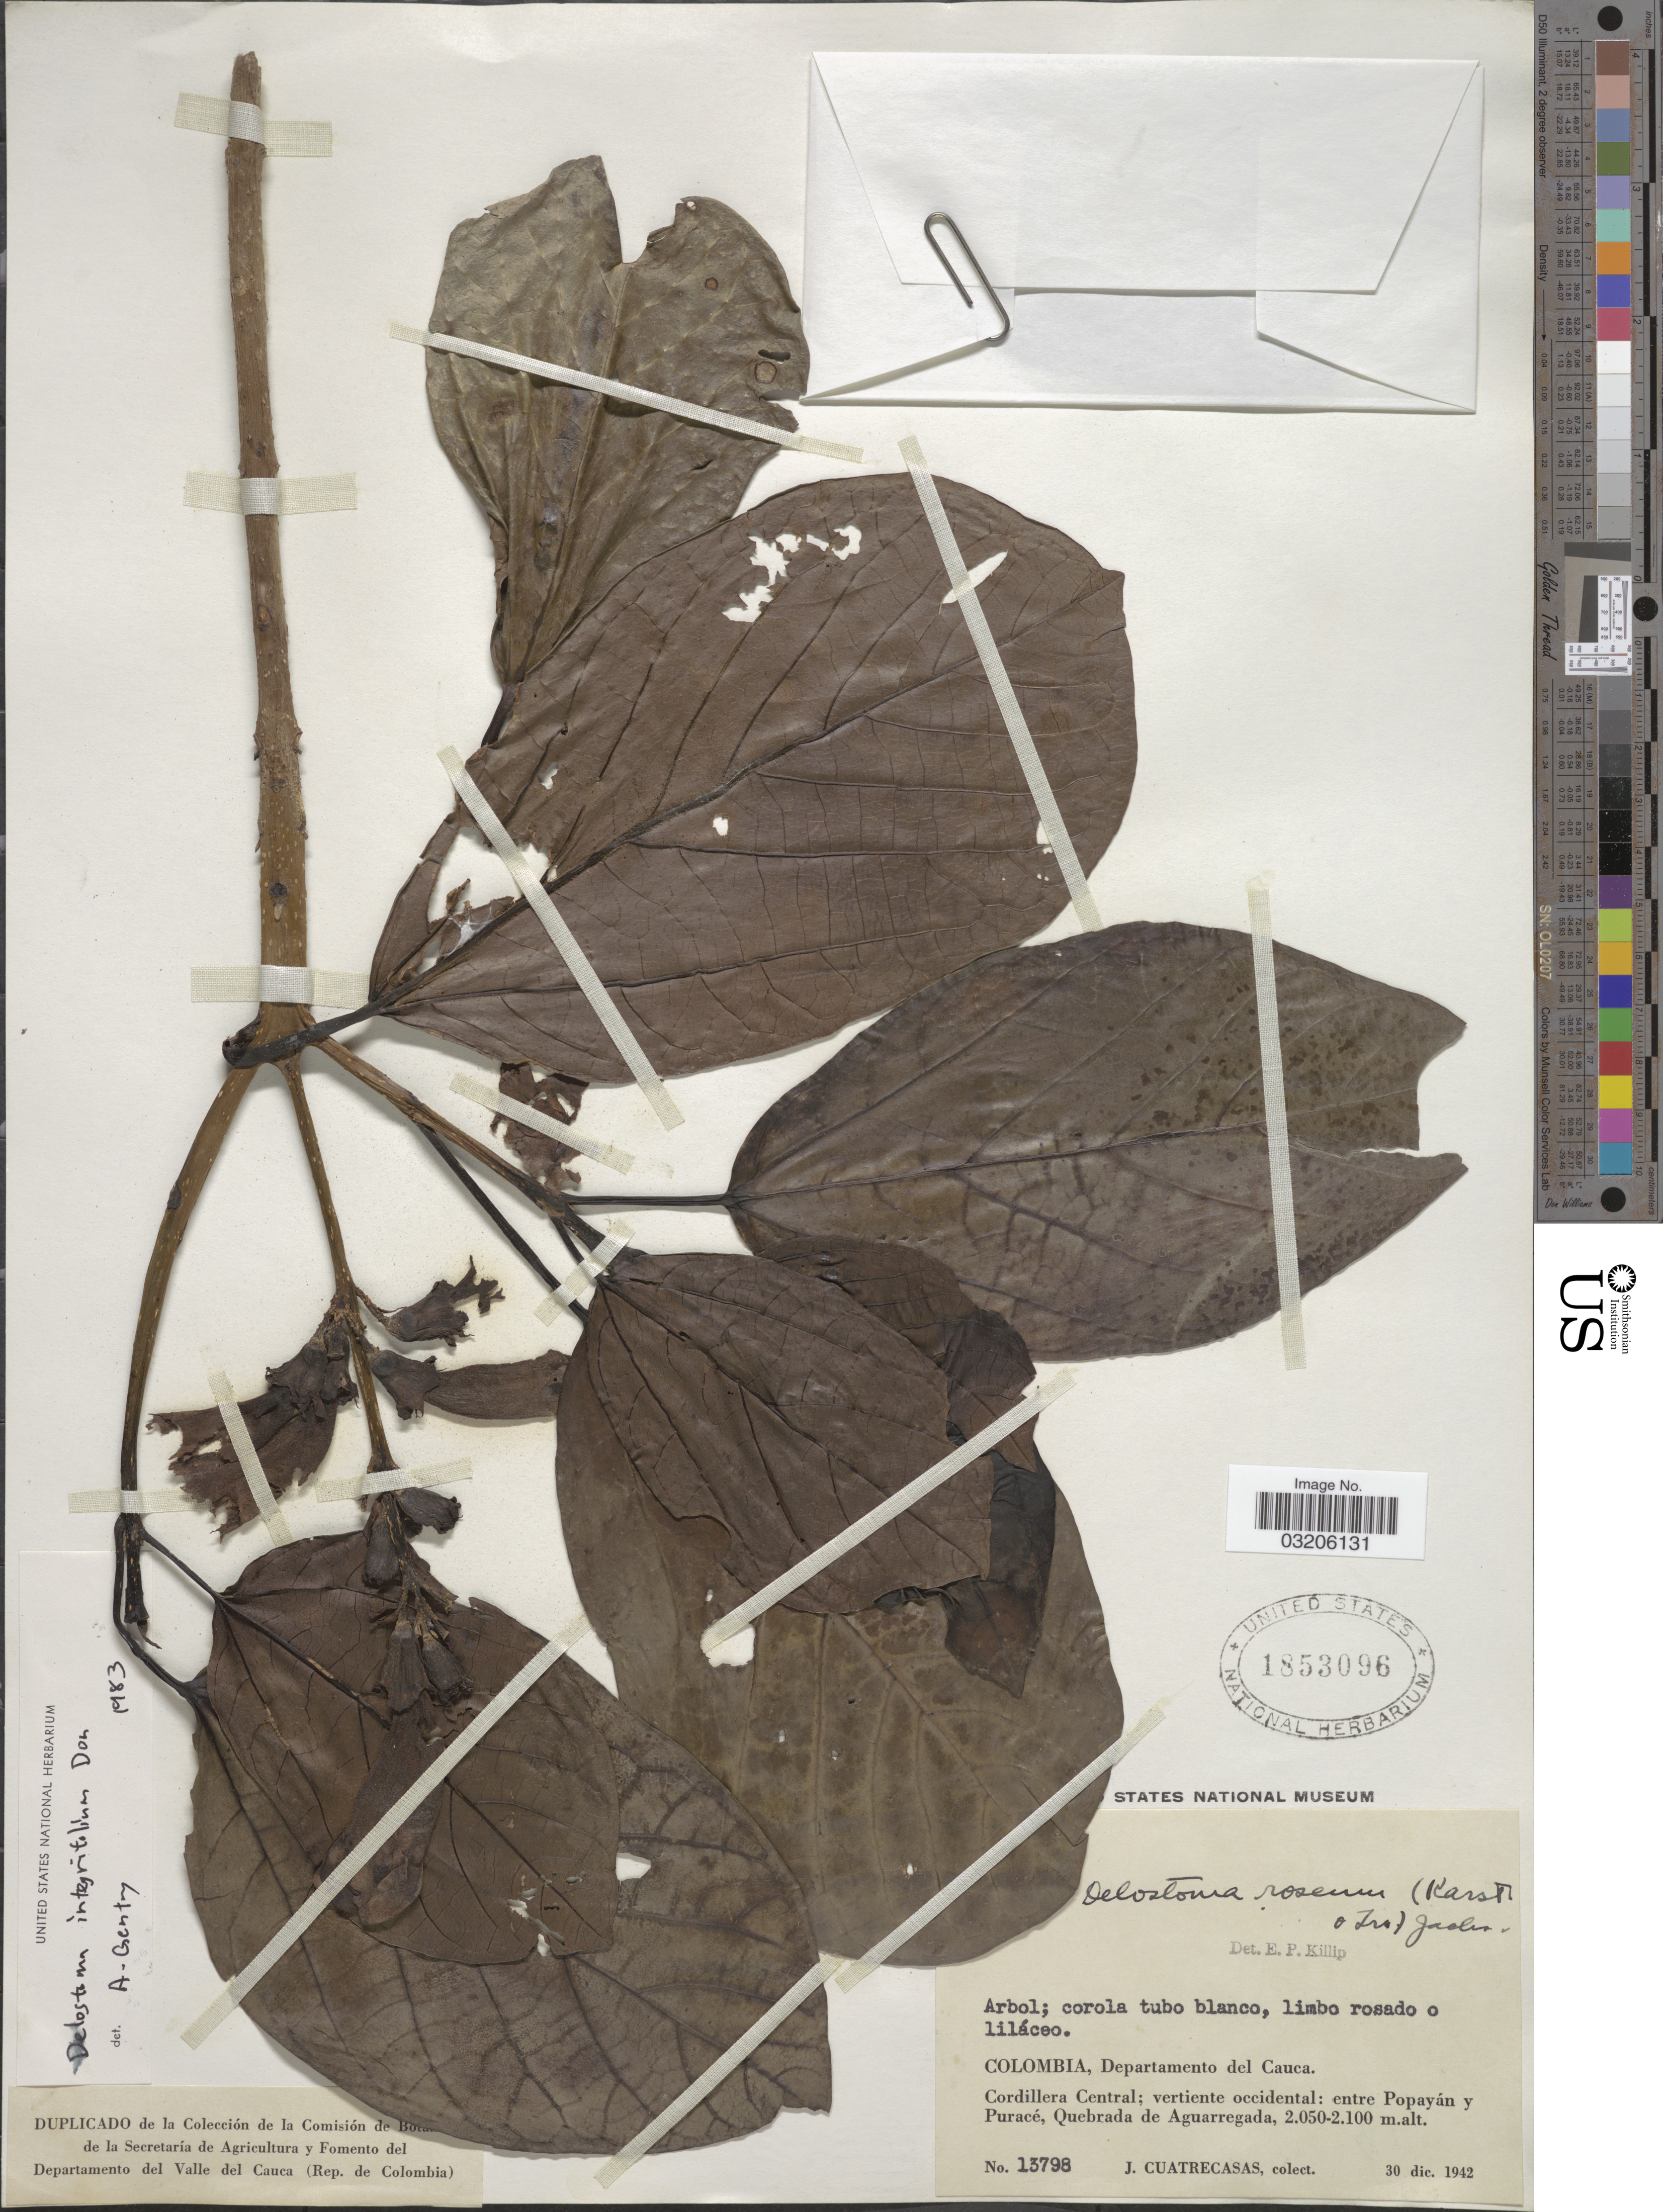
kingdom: Plantae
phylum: Tracheophyta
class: Magnoliopsida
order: Lamiales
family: Bignoniaceae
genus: Delostoma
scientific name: Delostoma integrifolium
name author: D. Don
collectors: J. Cuatrecasas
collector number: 13798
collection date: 1942-12-30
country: Colombia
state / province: Cauca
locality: Departamento del Cauca. Cordillera Central; vertiente occidental: entre Popayán y Puracé, Quebrada de Aguarregada.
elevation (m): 2050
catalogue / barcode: US 1853096